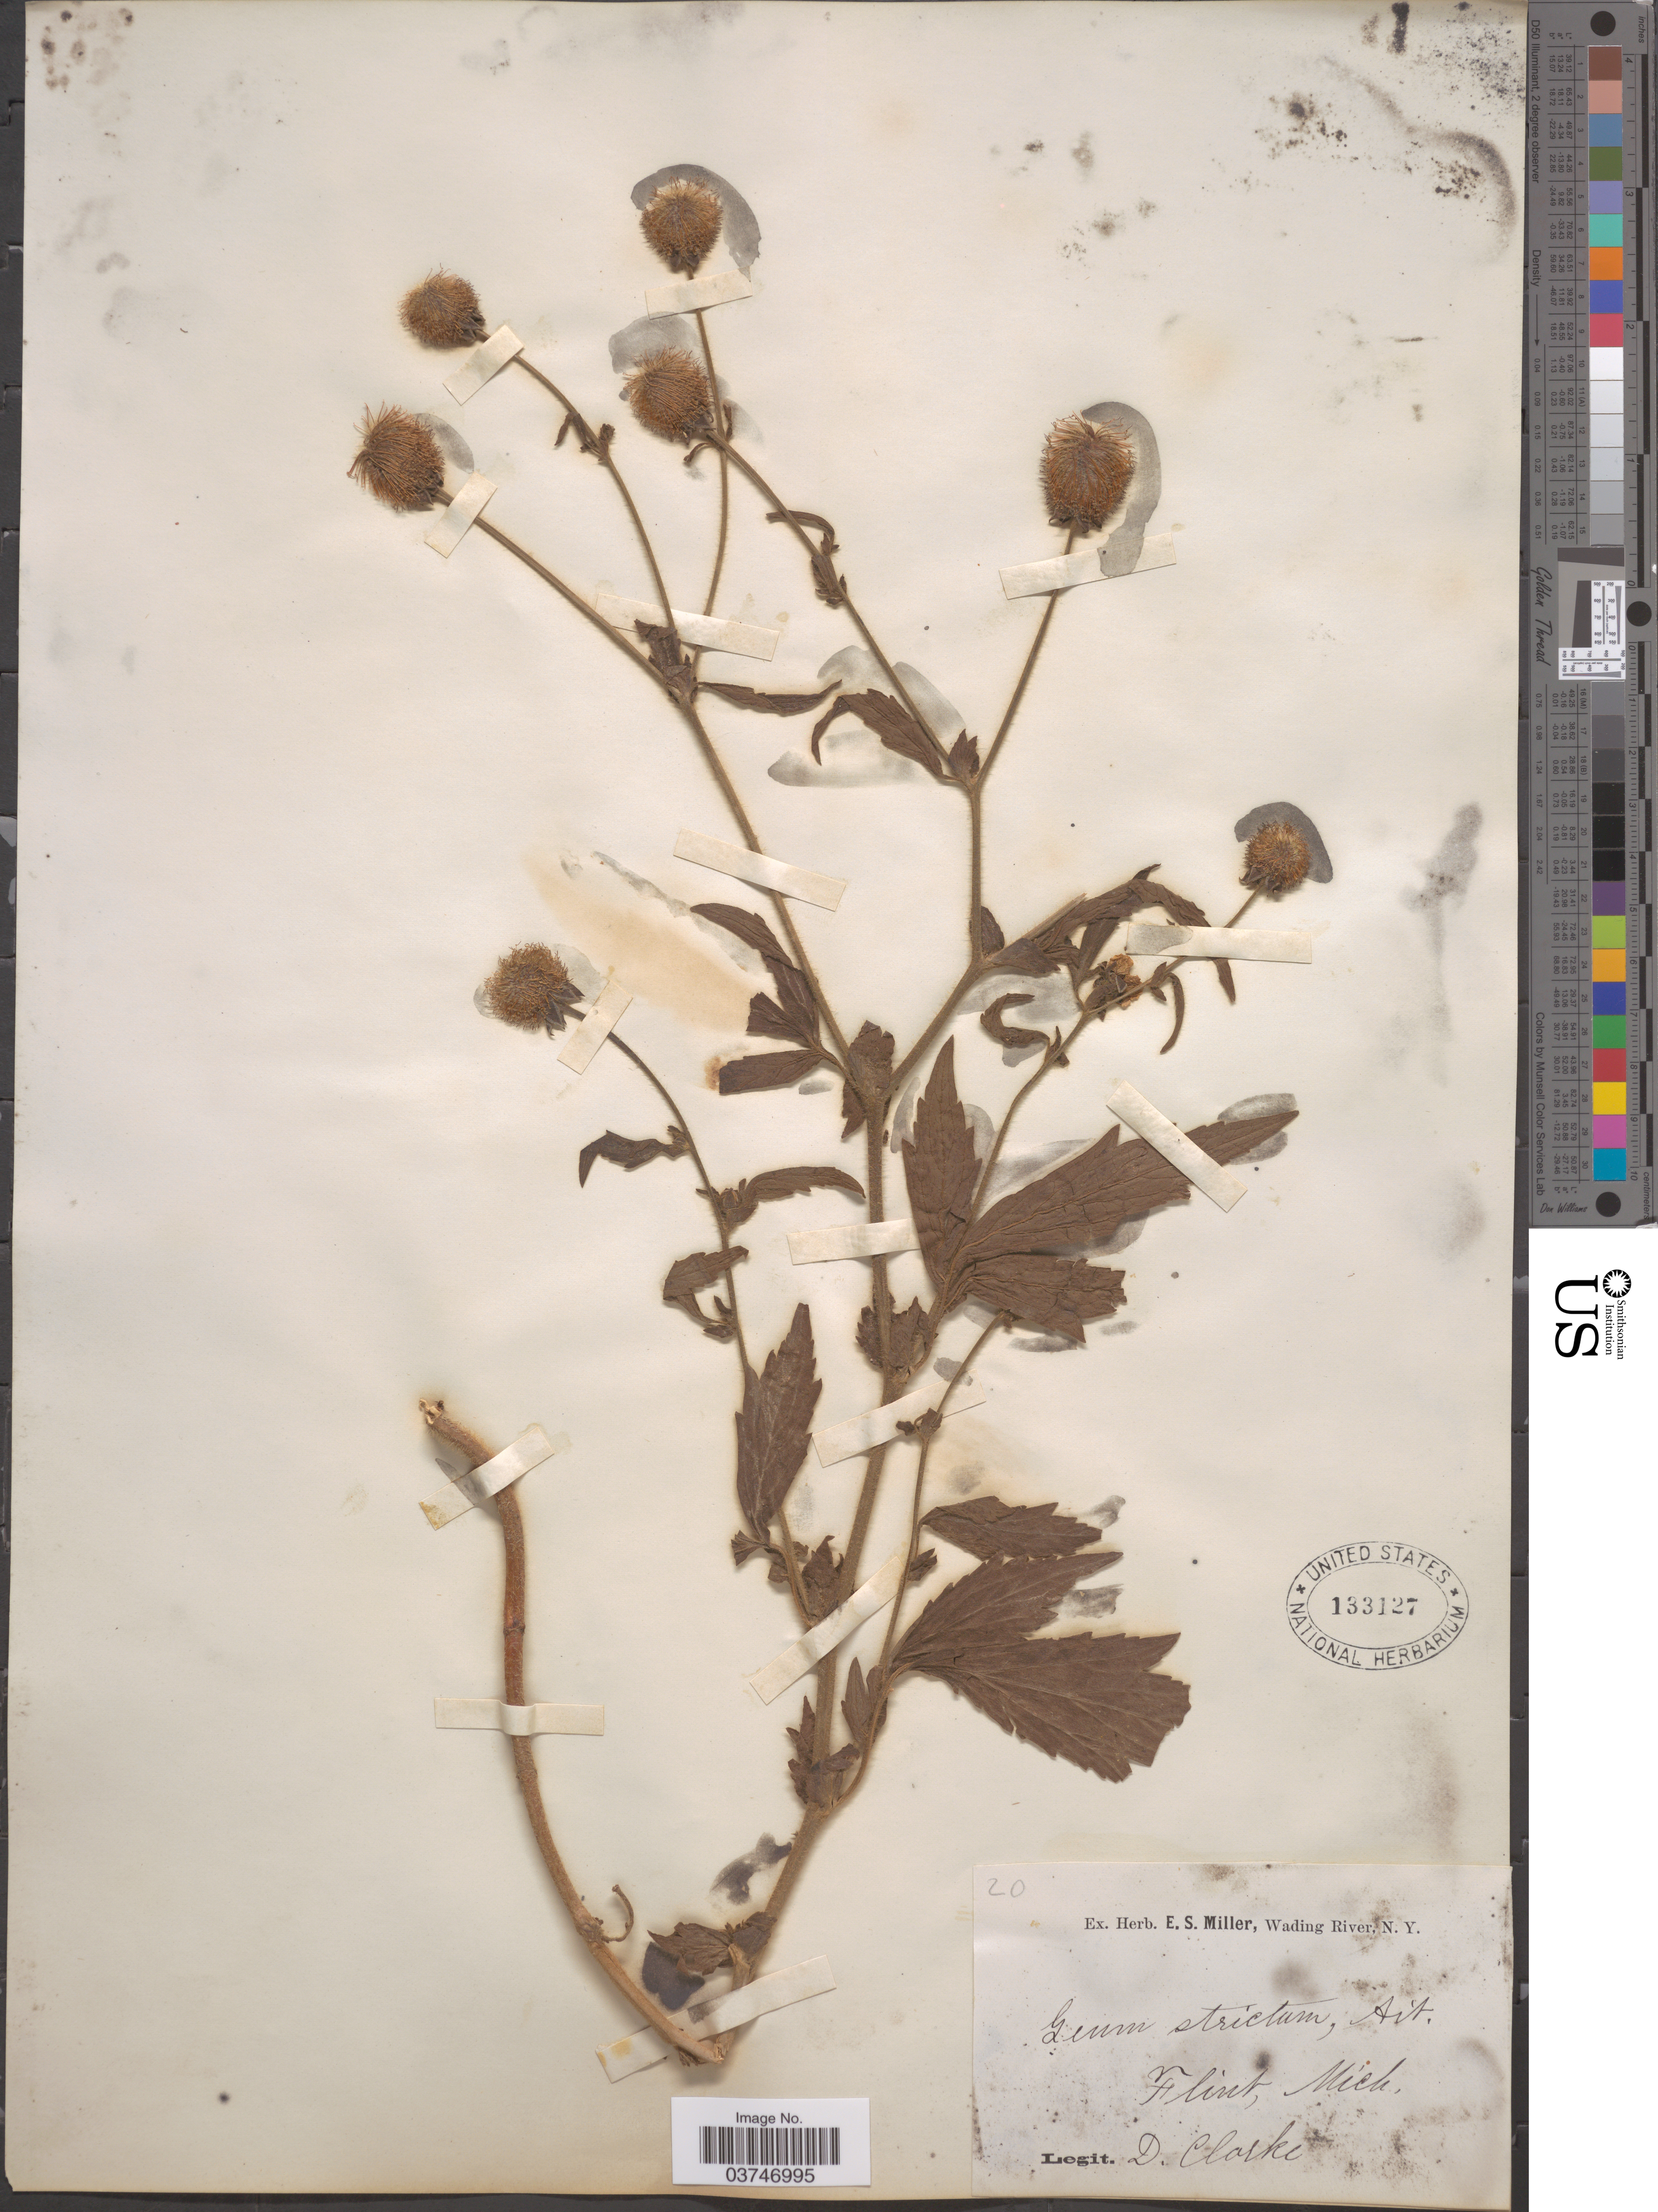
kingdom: Plantae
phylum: Tracheophyta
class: Magnoliopsida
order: Rosales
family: Rosaceae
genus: Geum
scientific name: Geum aleppicum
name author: Jacq.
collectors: D. Clarke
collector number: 20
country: United States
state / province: Michigan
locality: Flint.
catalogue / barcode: US 133127